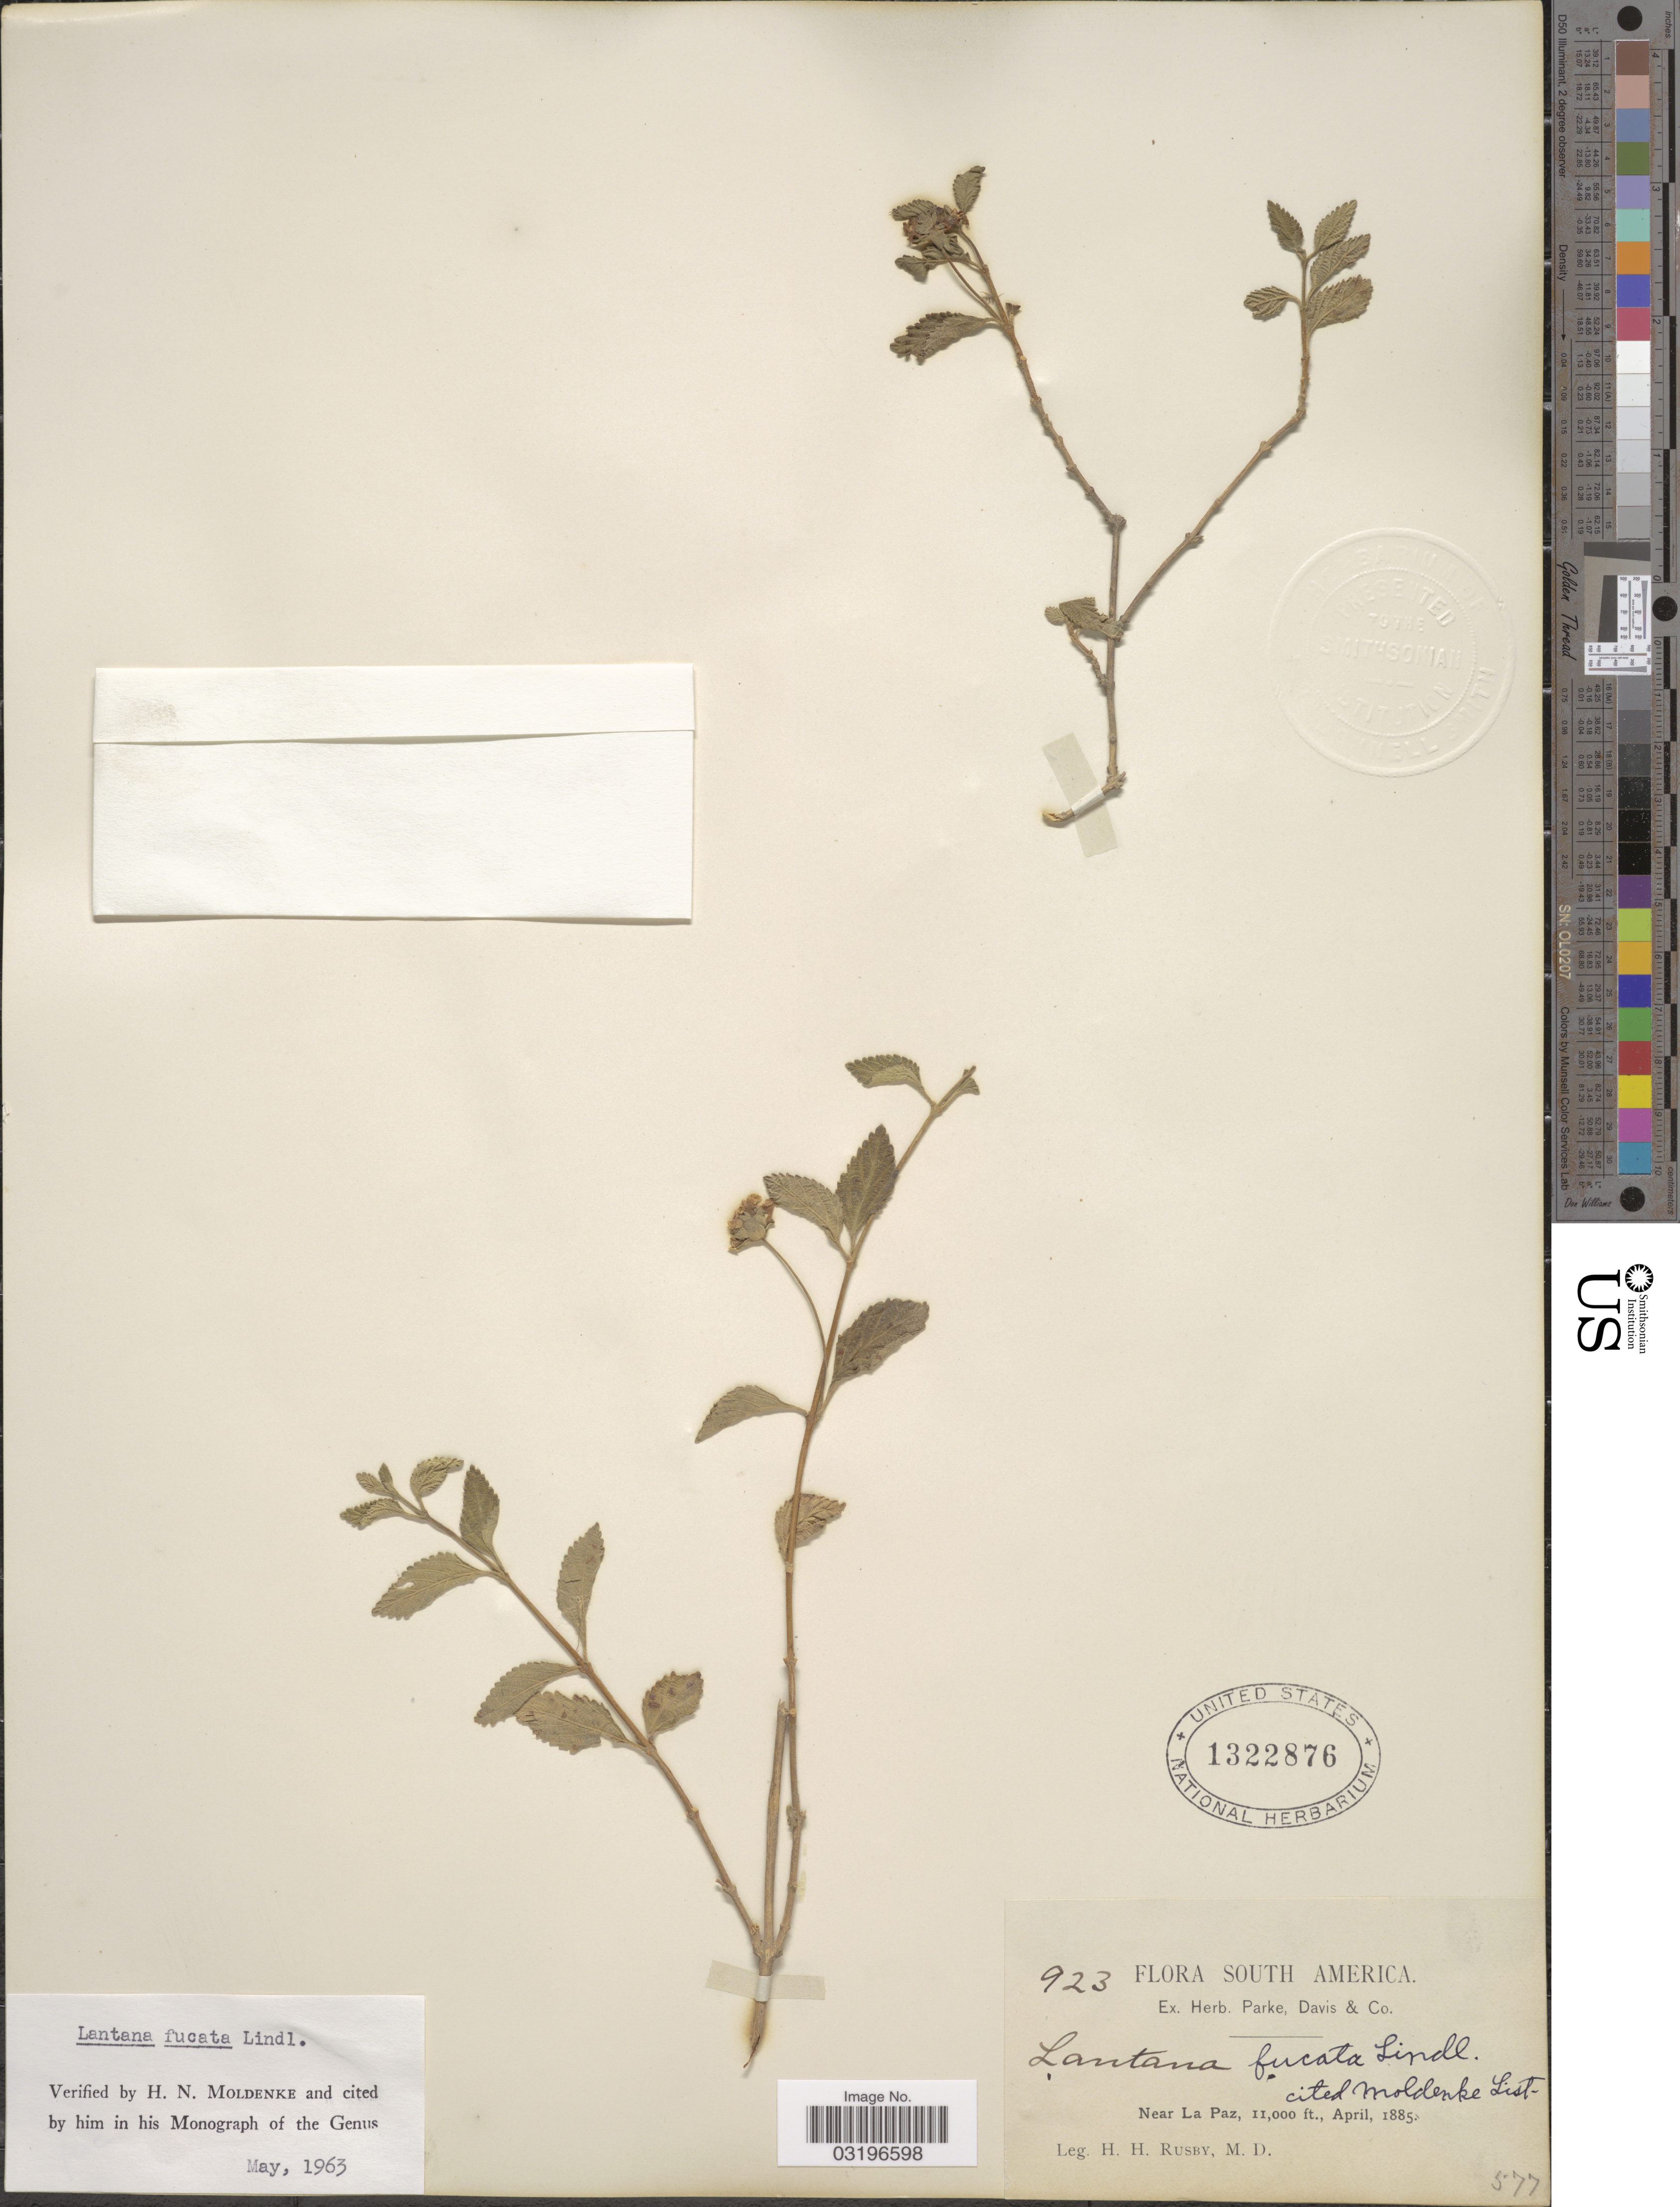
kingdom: Plantae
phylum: Tracheophyta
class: Magnoliopsida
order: Lamiales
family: Verbenaceae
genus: Lantana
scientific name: Lantana fucata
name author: Lindl.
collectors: H. H. Rusby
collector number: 923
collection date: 1885-04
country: Bolivia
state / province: La Paz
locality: Near La Paz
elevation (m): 3353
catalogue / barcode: US 1322876